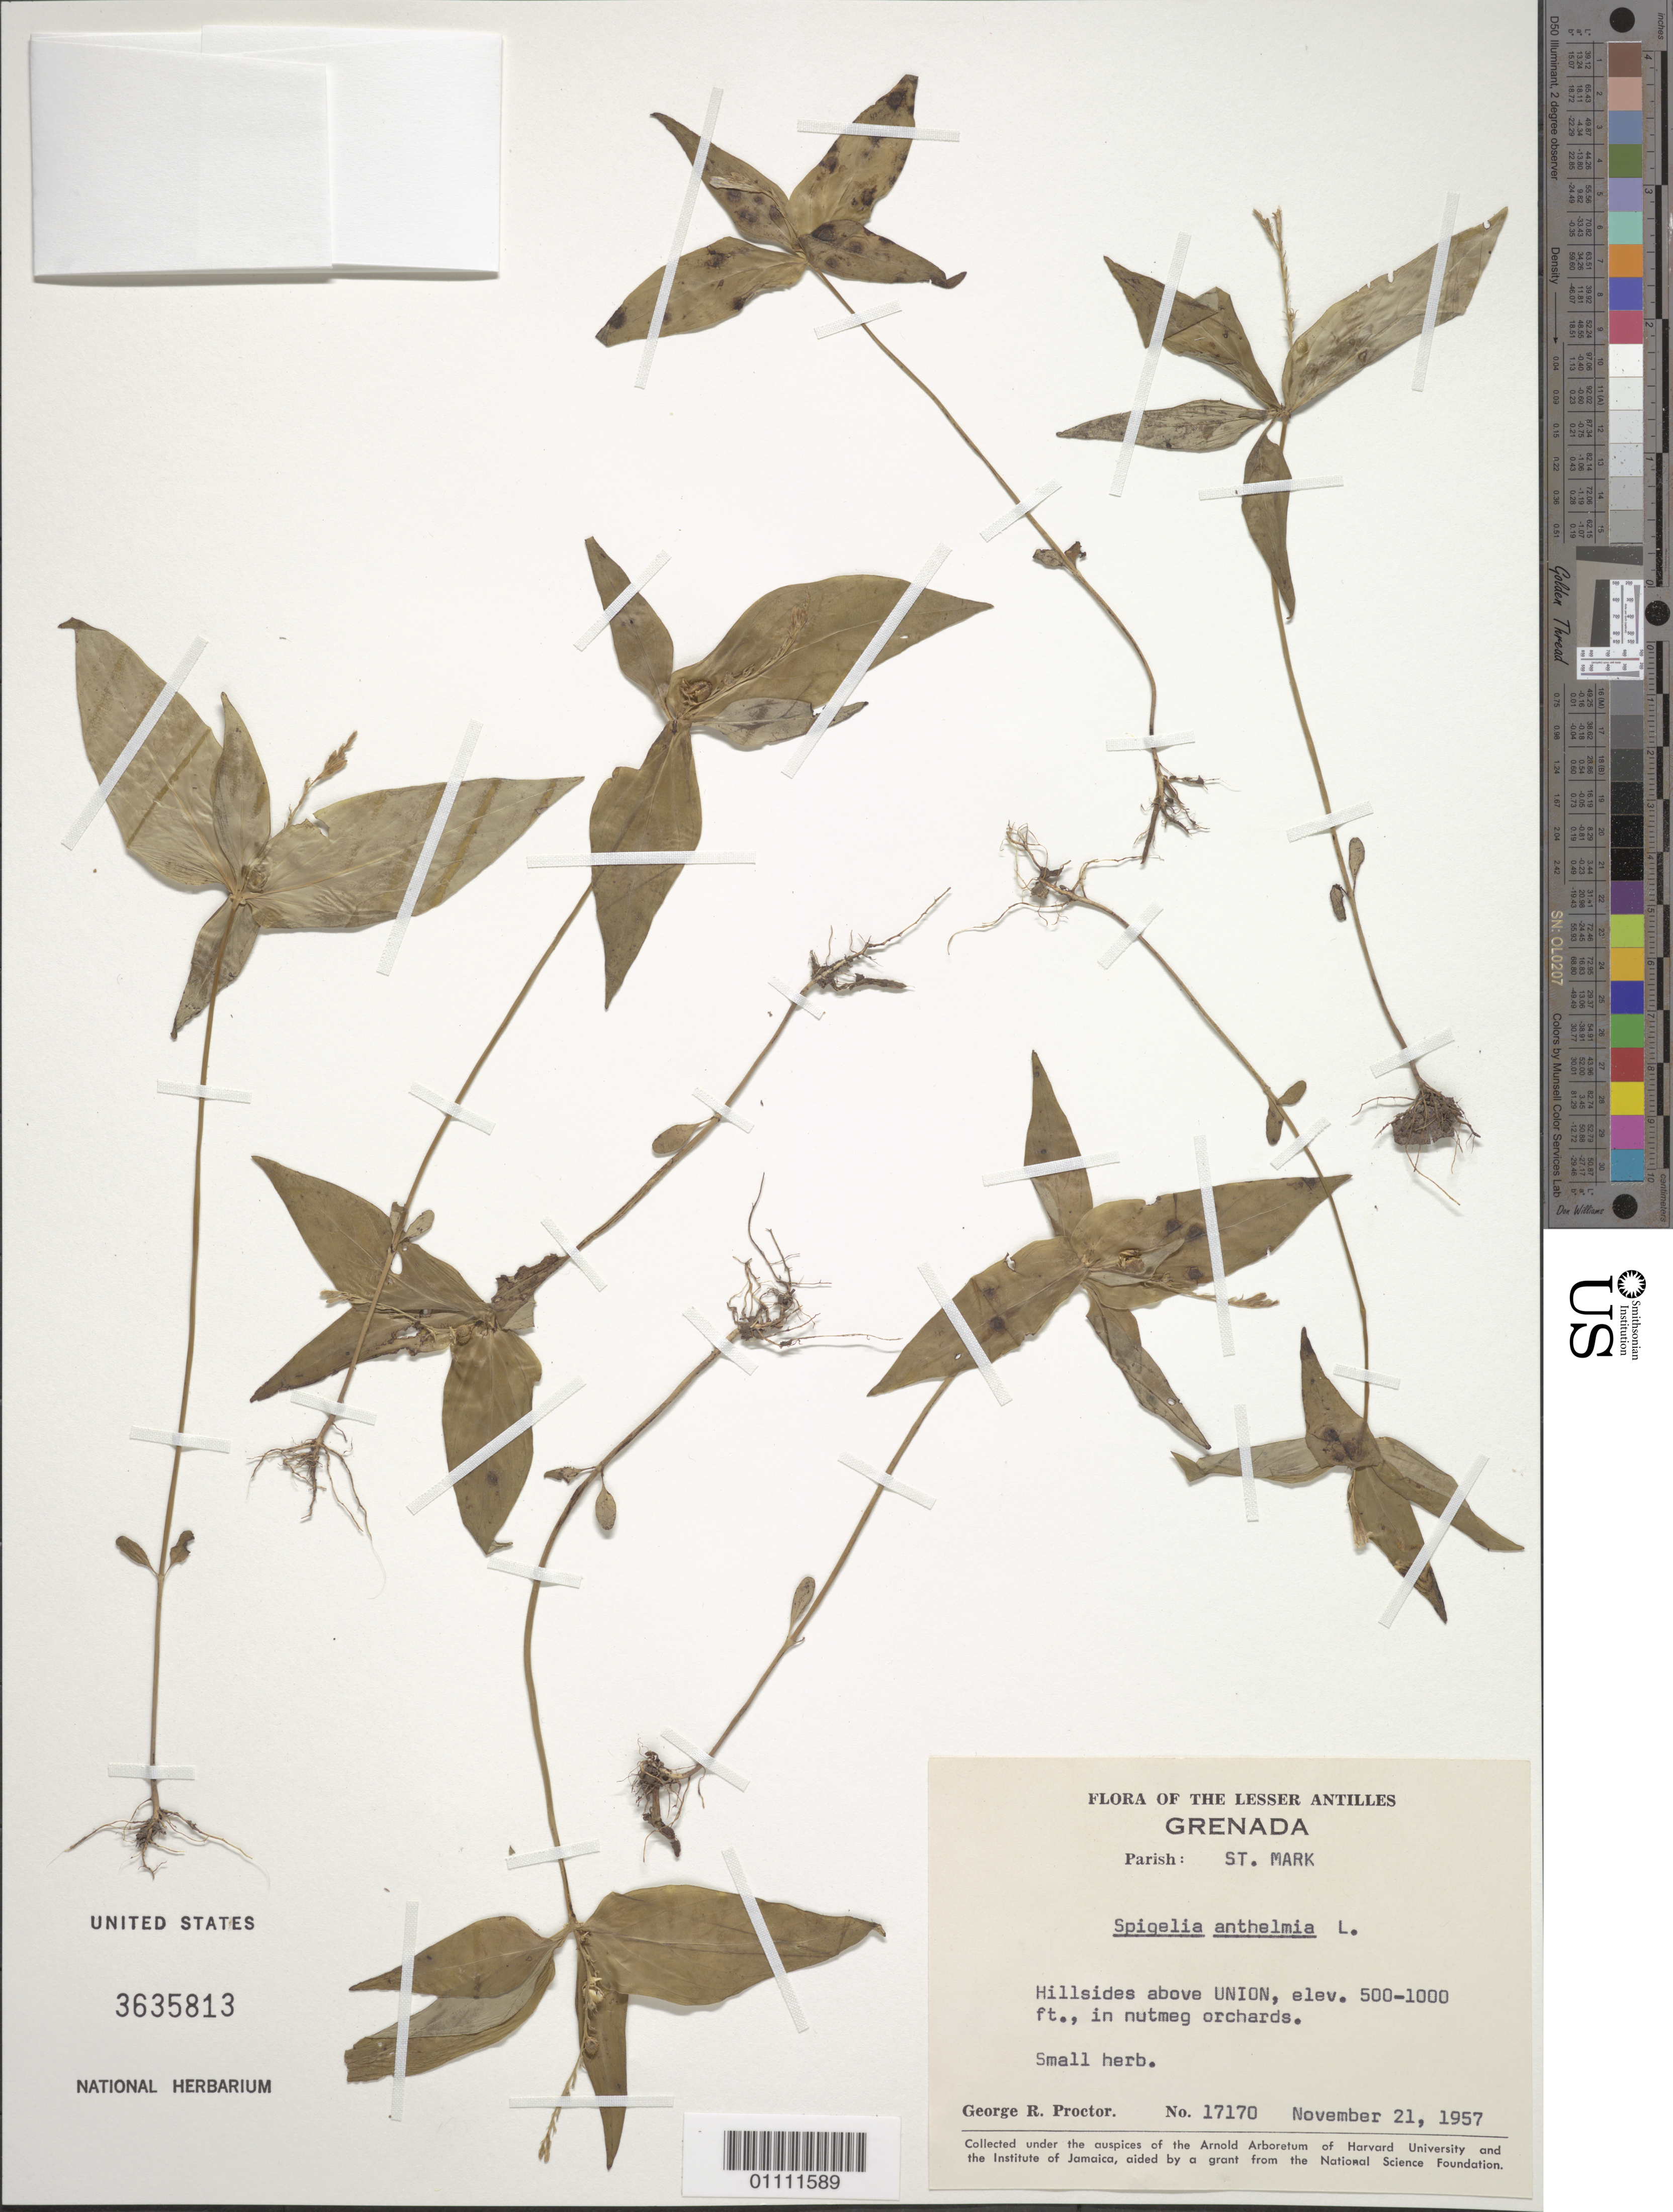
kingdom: Plantae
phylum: Tracheophyta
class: Magnoliopsida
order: Gentianales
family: Loganiaceae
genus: Spigelia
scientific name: Spigelia anthelmia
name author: L.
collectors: G. R. Proctor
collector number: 17170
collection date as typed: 21 Nov 1957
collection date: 1957-11-21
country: Grenada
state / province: Saint Mark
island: Grenada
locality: Union, hillsides above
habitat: Hillsides; in nutmeg orchards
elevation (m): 152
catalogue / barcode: US 3635813